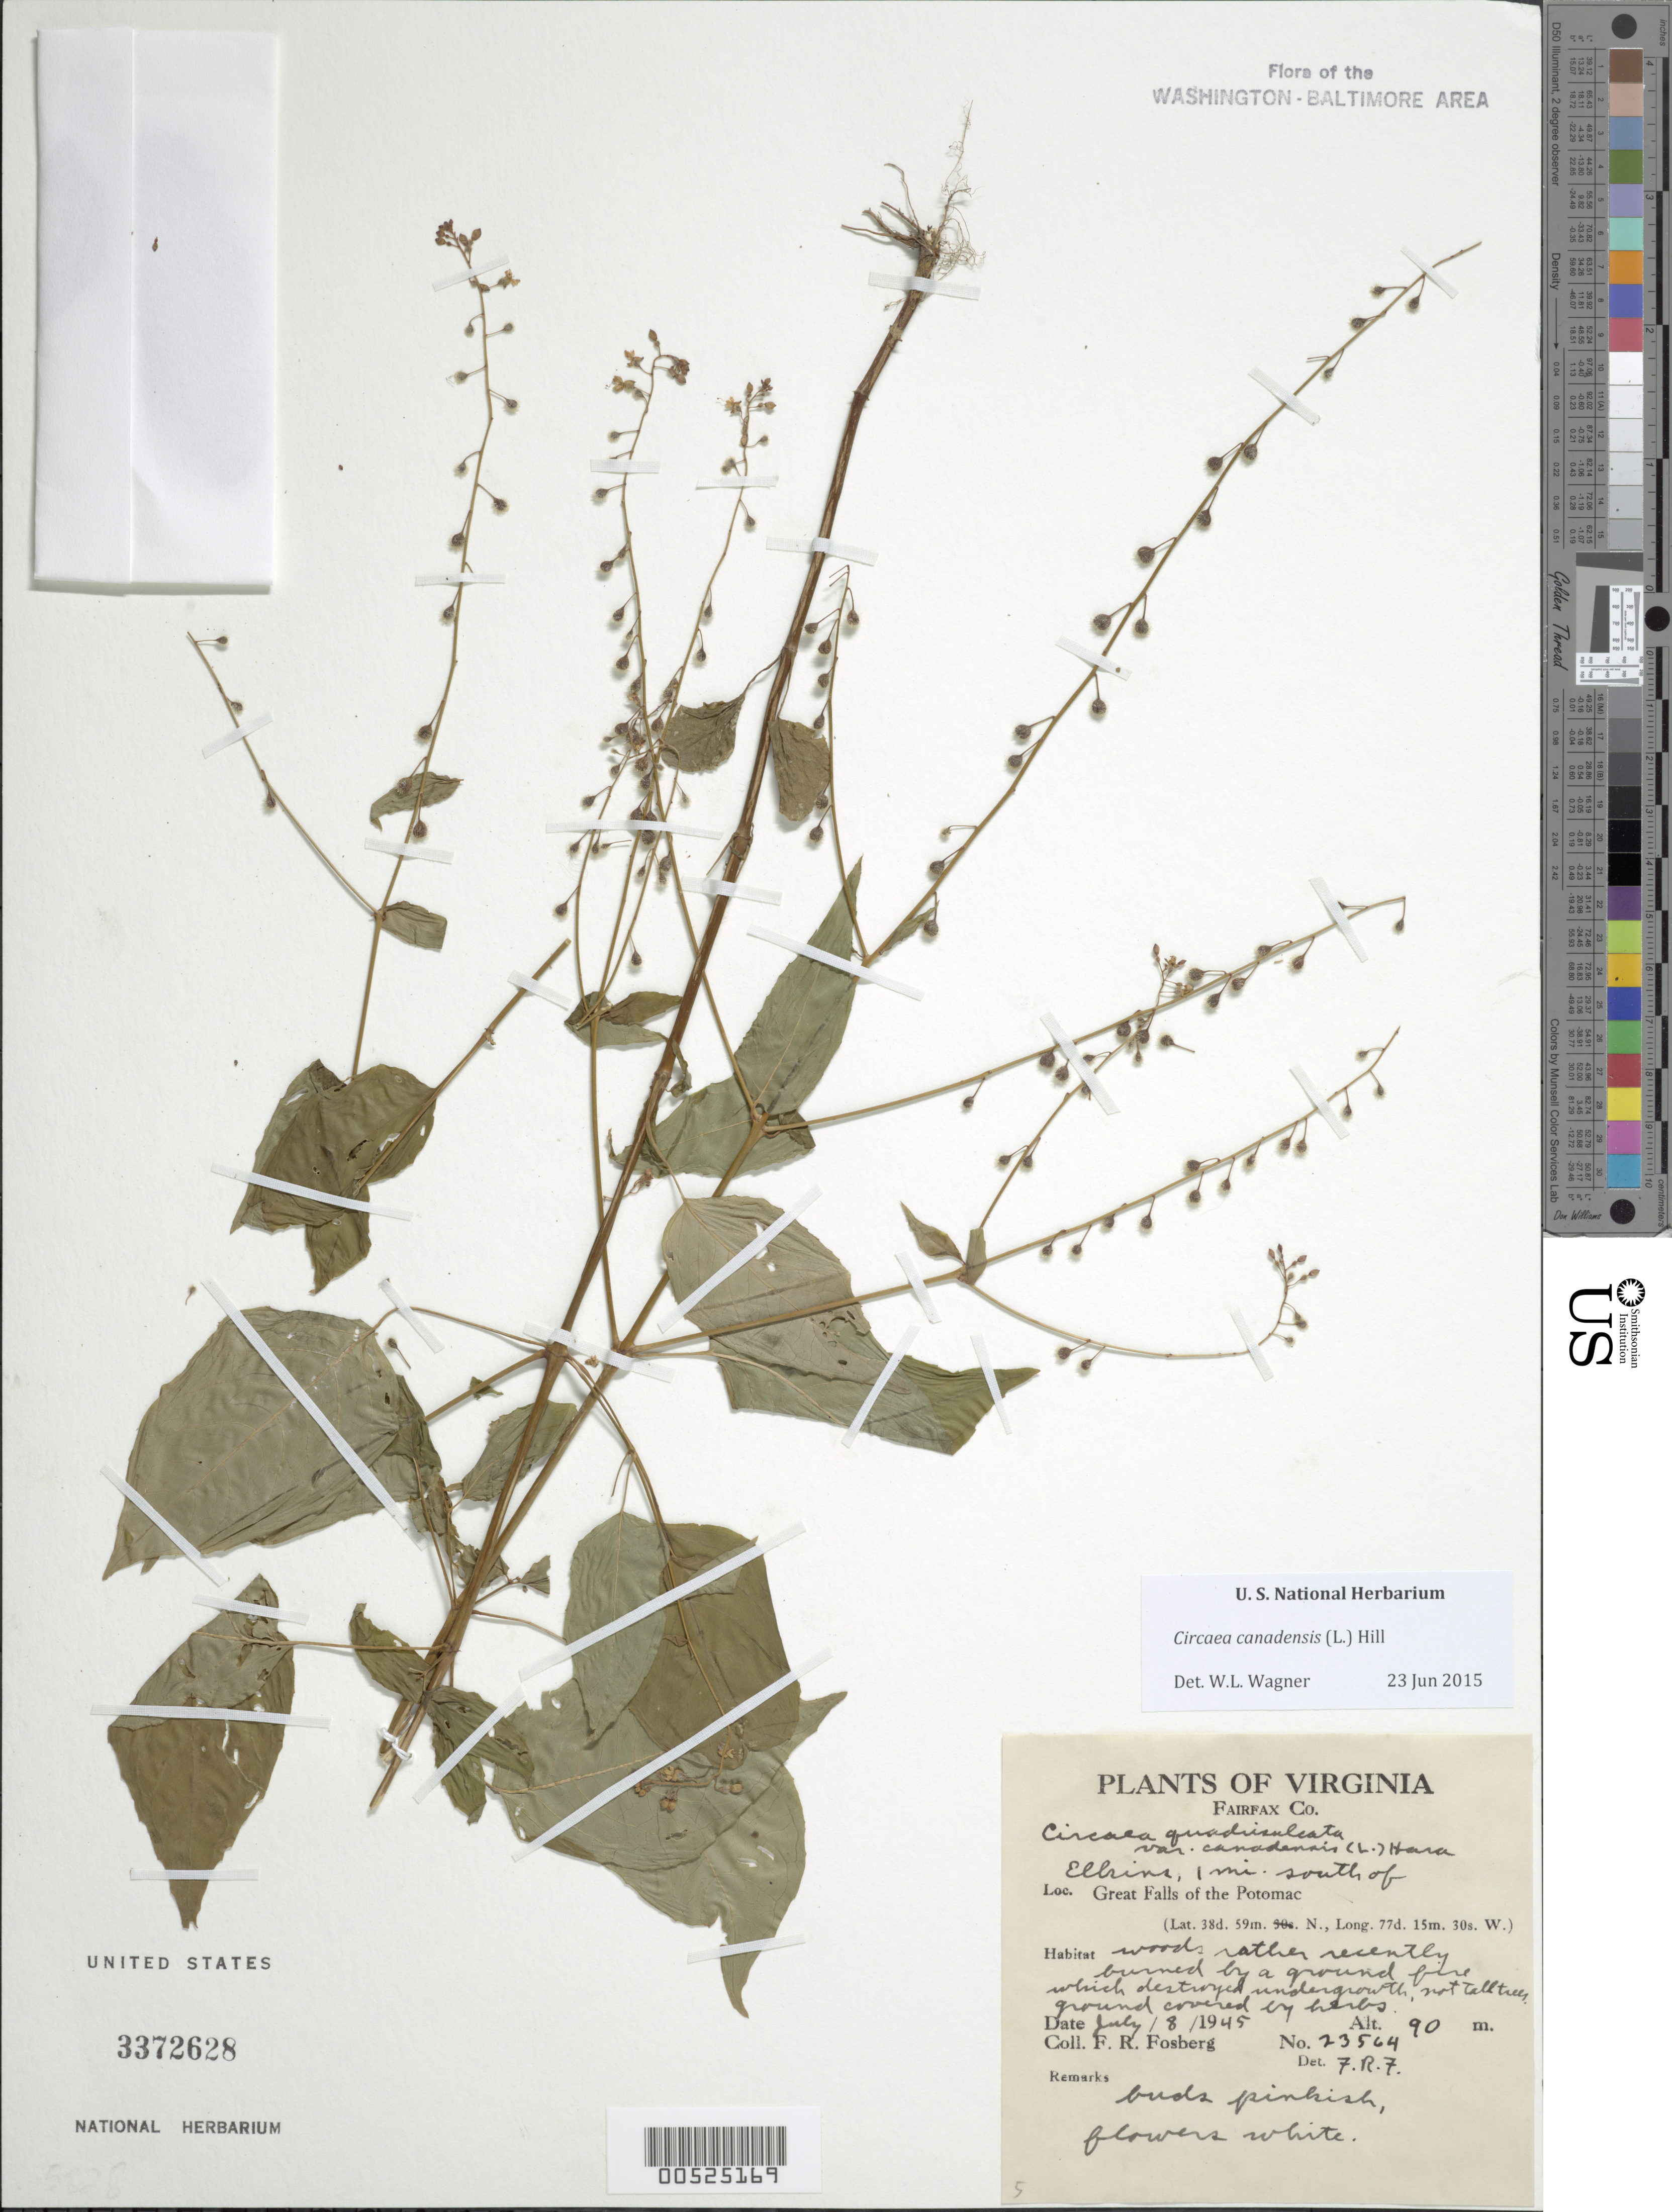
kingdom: Plantae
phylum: Tracheophyta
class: Magnoliopsida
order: Myrtales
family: Onagraceae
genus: Circaea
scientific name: Circaea canadensis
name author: (L.) Hill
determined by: Wagner, W. L., (BOT), Smithsonian Institution - National Museum of Natural History (UNITED STATES)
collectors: F. R. Fosberg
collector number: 23564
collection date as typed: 08 Jul 1945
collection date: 1945-07-08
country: United States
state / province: Virginia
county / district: Fairfax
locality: Great Falls of the Potomac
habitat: Woods rather recently burned by a ground fire, covered by herbs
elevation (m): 90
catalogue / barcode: US 3372628